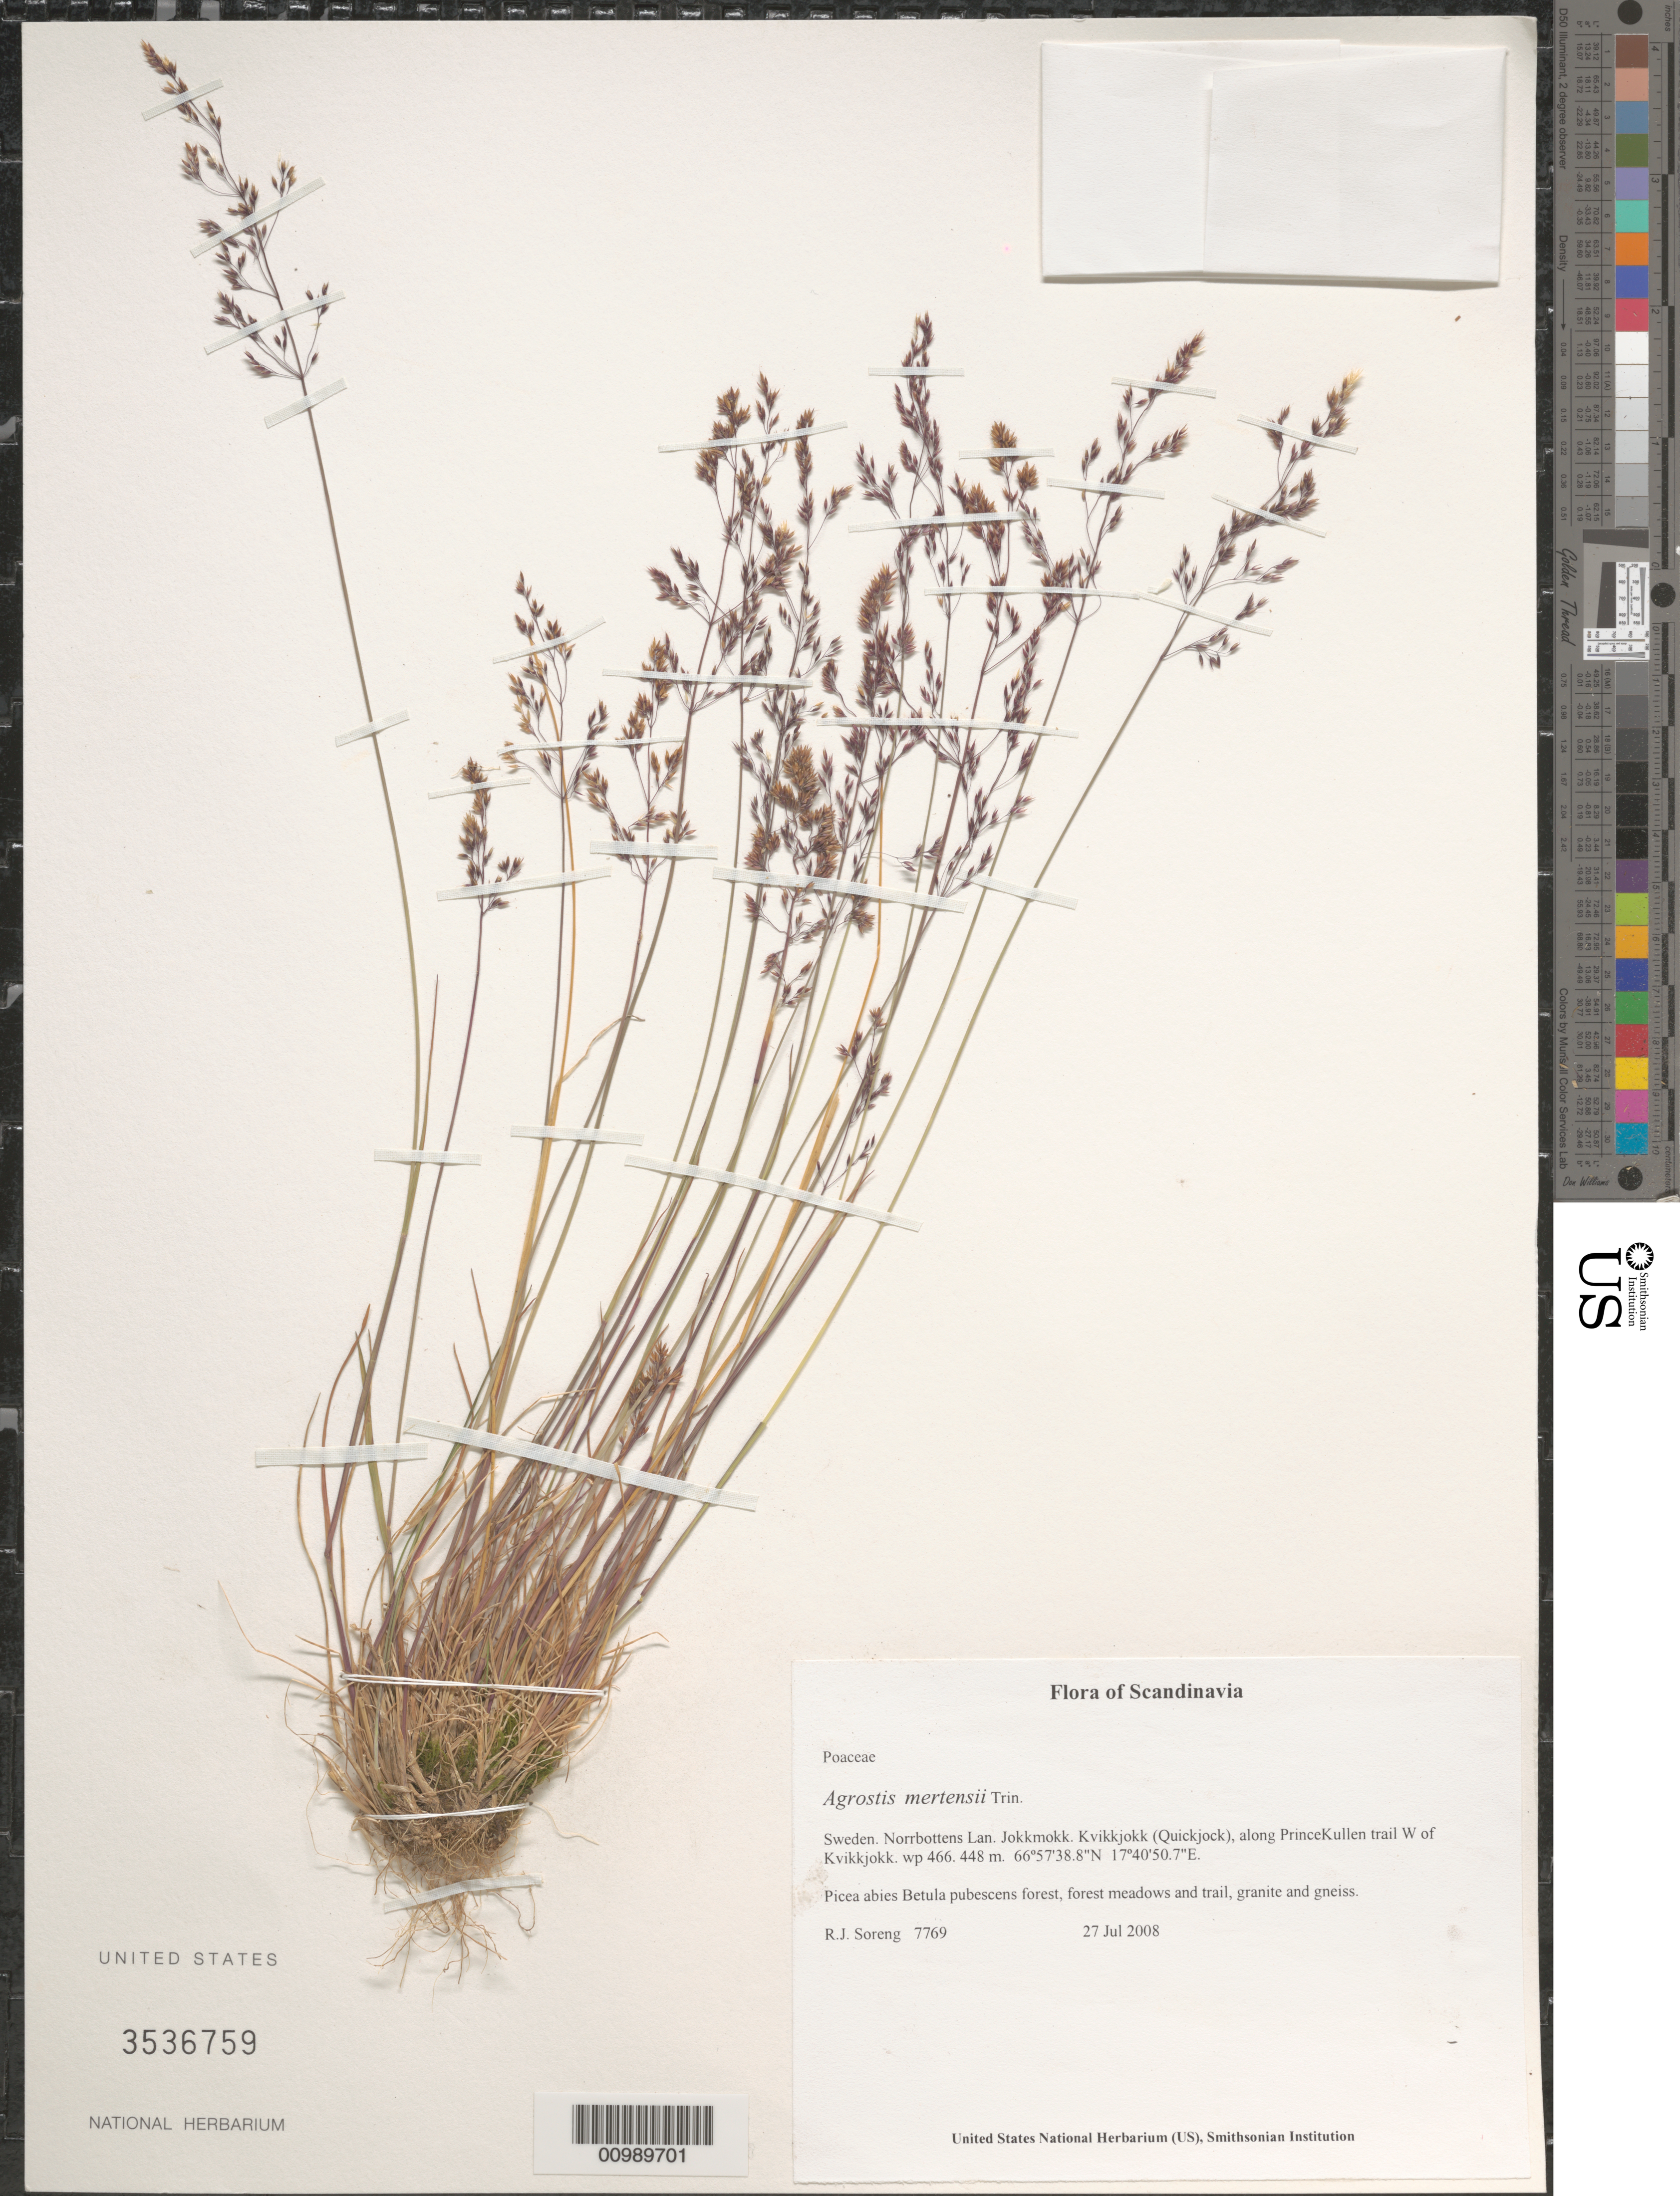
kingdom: Plantae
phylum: Tracheophyta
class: Liliopsida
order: Poales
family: Poaceae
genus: Agrostis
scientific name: Agrostis mertensii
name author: Trin.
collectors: R. J. Soreng & N. L. Soreng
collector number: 7769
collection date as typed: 27 Jul 2008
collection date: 2008-07-27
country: Sweden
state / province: Norrbotten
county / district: Jokkmokk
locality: Kvikkjokk (Quickjock), along PrinceKullen trail W of Kvikkjokk.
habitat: Picea abies Betula pubescens forest, forest meadows and trail, granite and gneiss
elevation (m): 448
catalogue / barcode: US 3536759